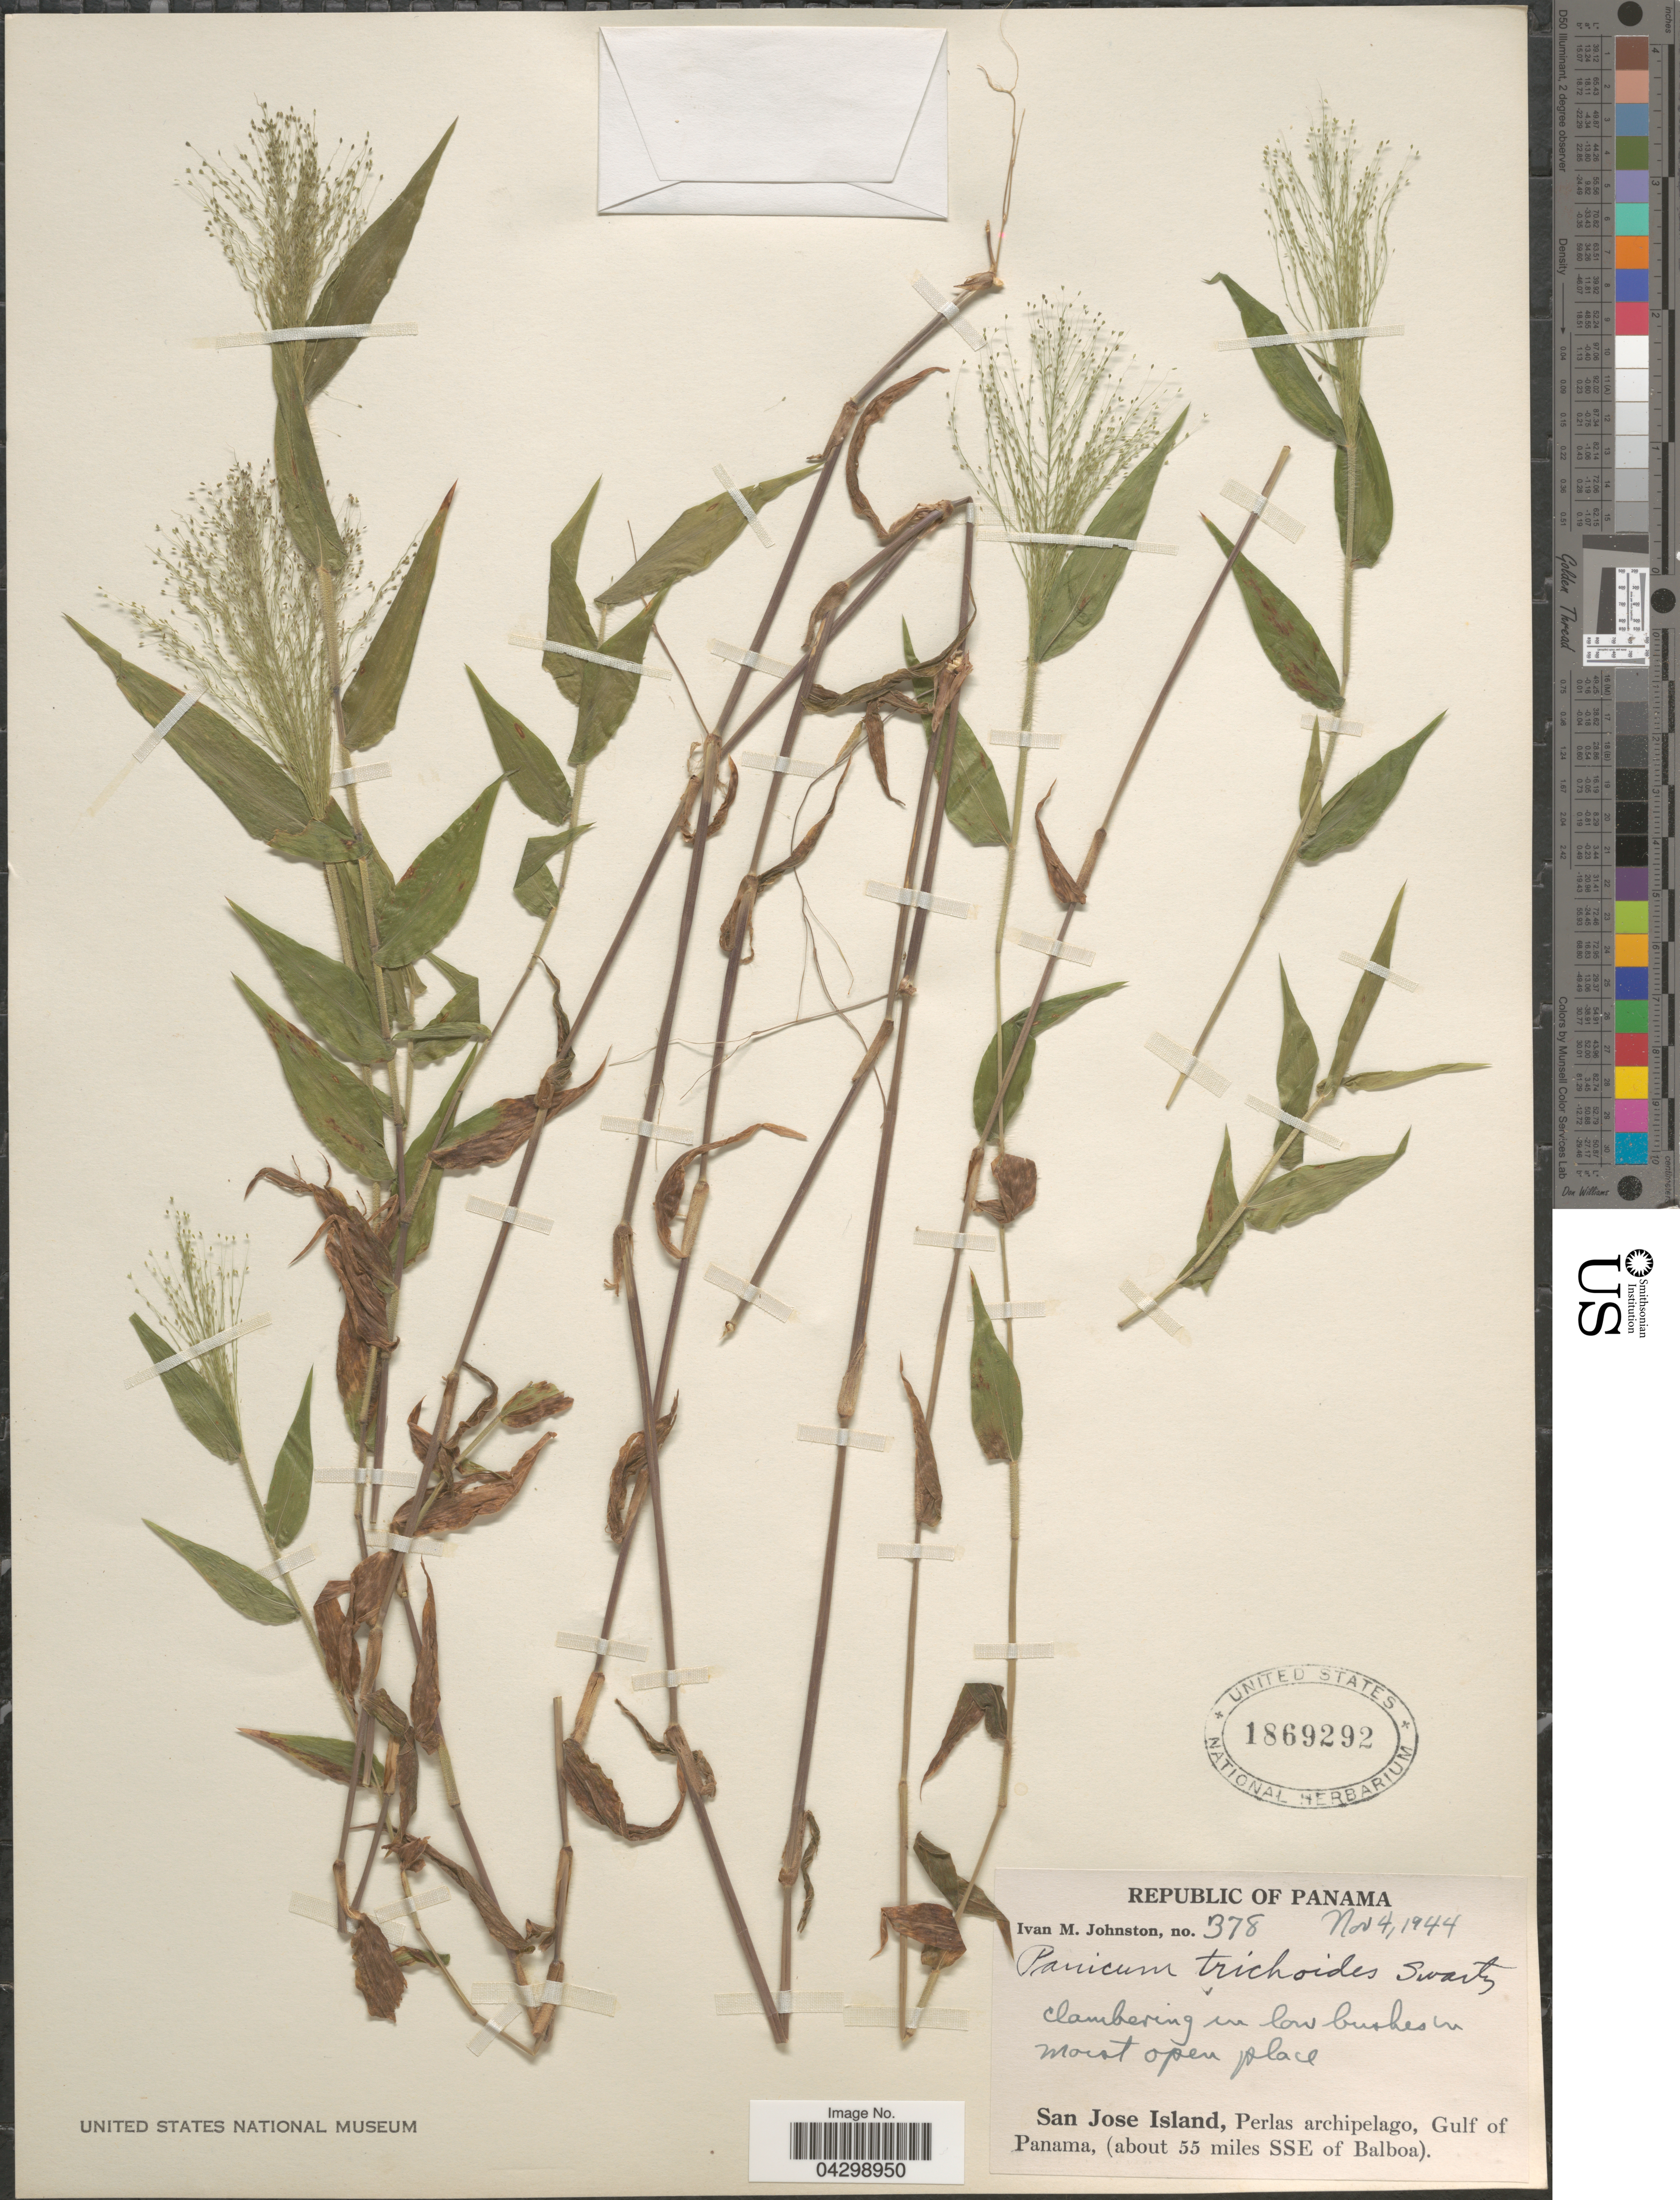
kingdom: Plantae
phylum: Tracheophyta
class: Liliopsida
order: Poales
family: Poaceae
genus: Panicum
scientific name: Panicum trichoides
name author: Sw.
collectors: I.M. Johnston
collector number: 378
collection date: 1944-11-04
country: Panama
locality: Republic of Panama. In low bushes in moist open place. San Jose Island, Perlas archipelago, Gulf of Panama (about 55 miles SSE of Balboa).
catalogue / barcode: US 1869292